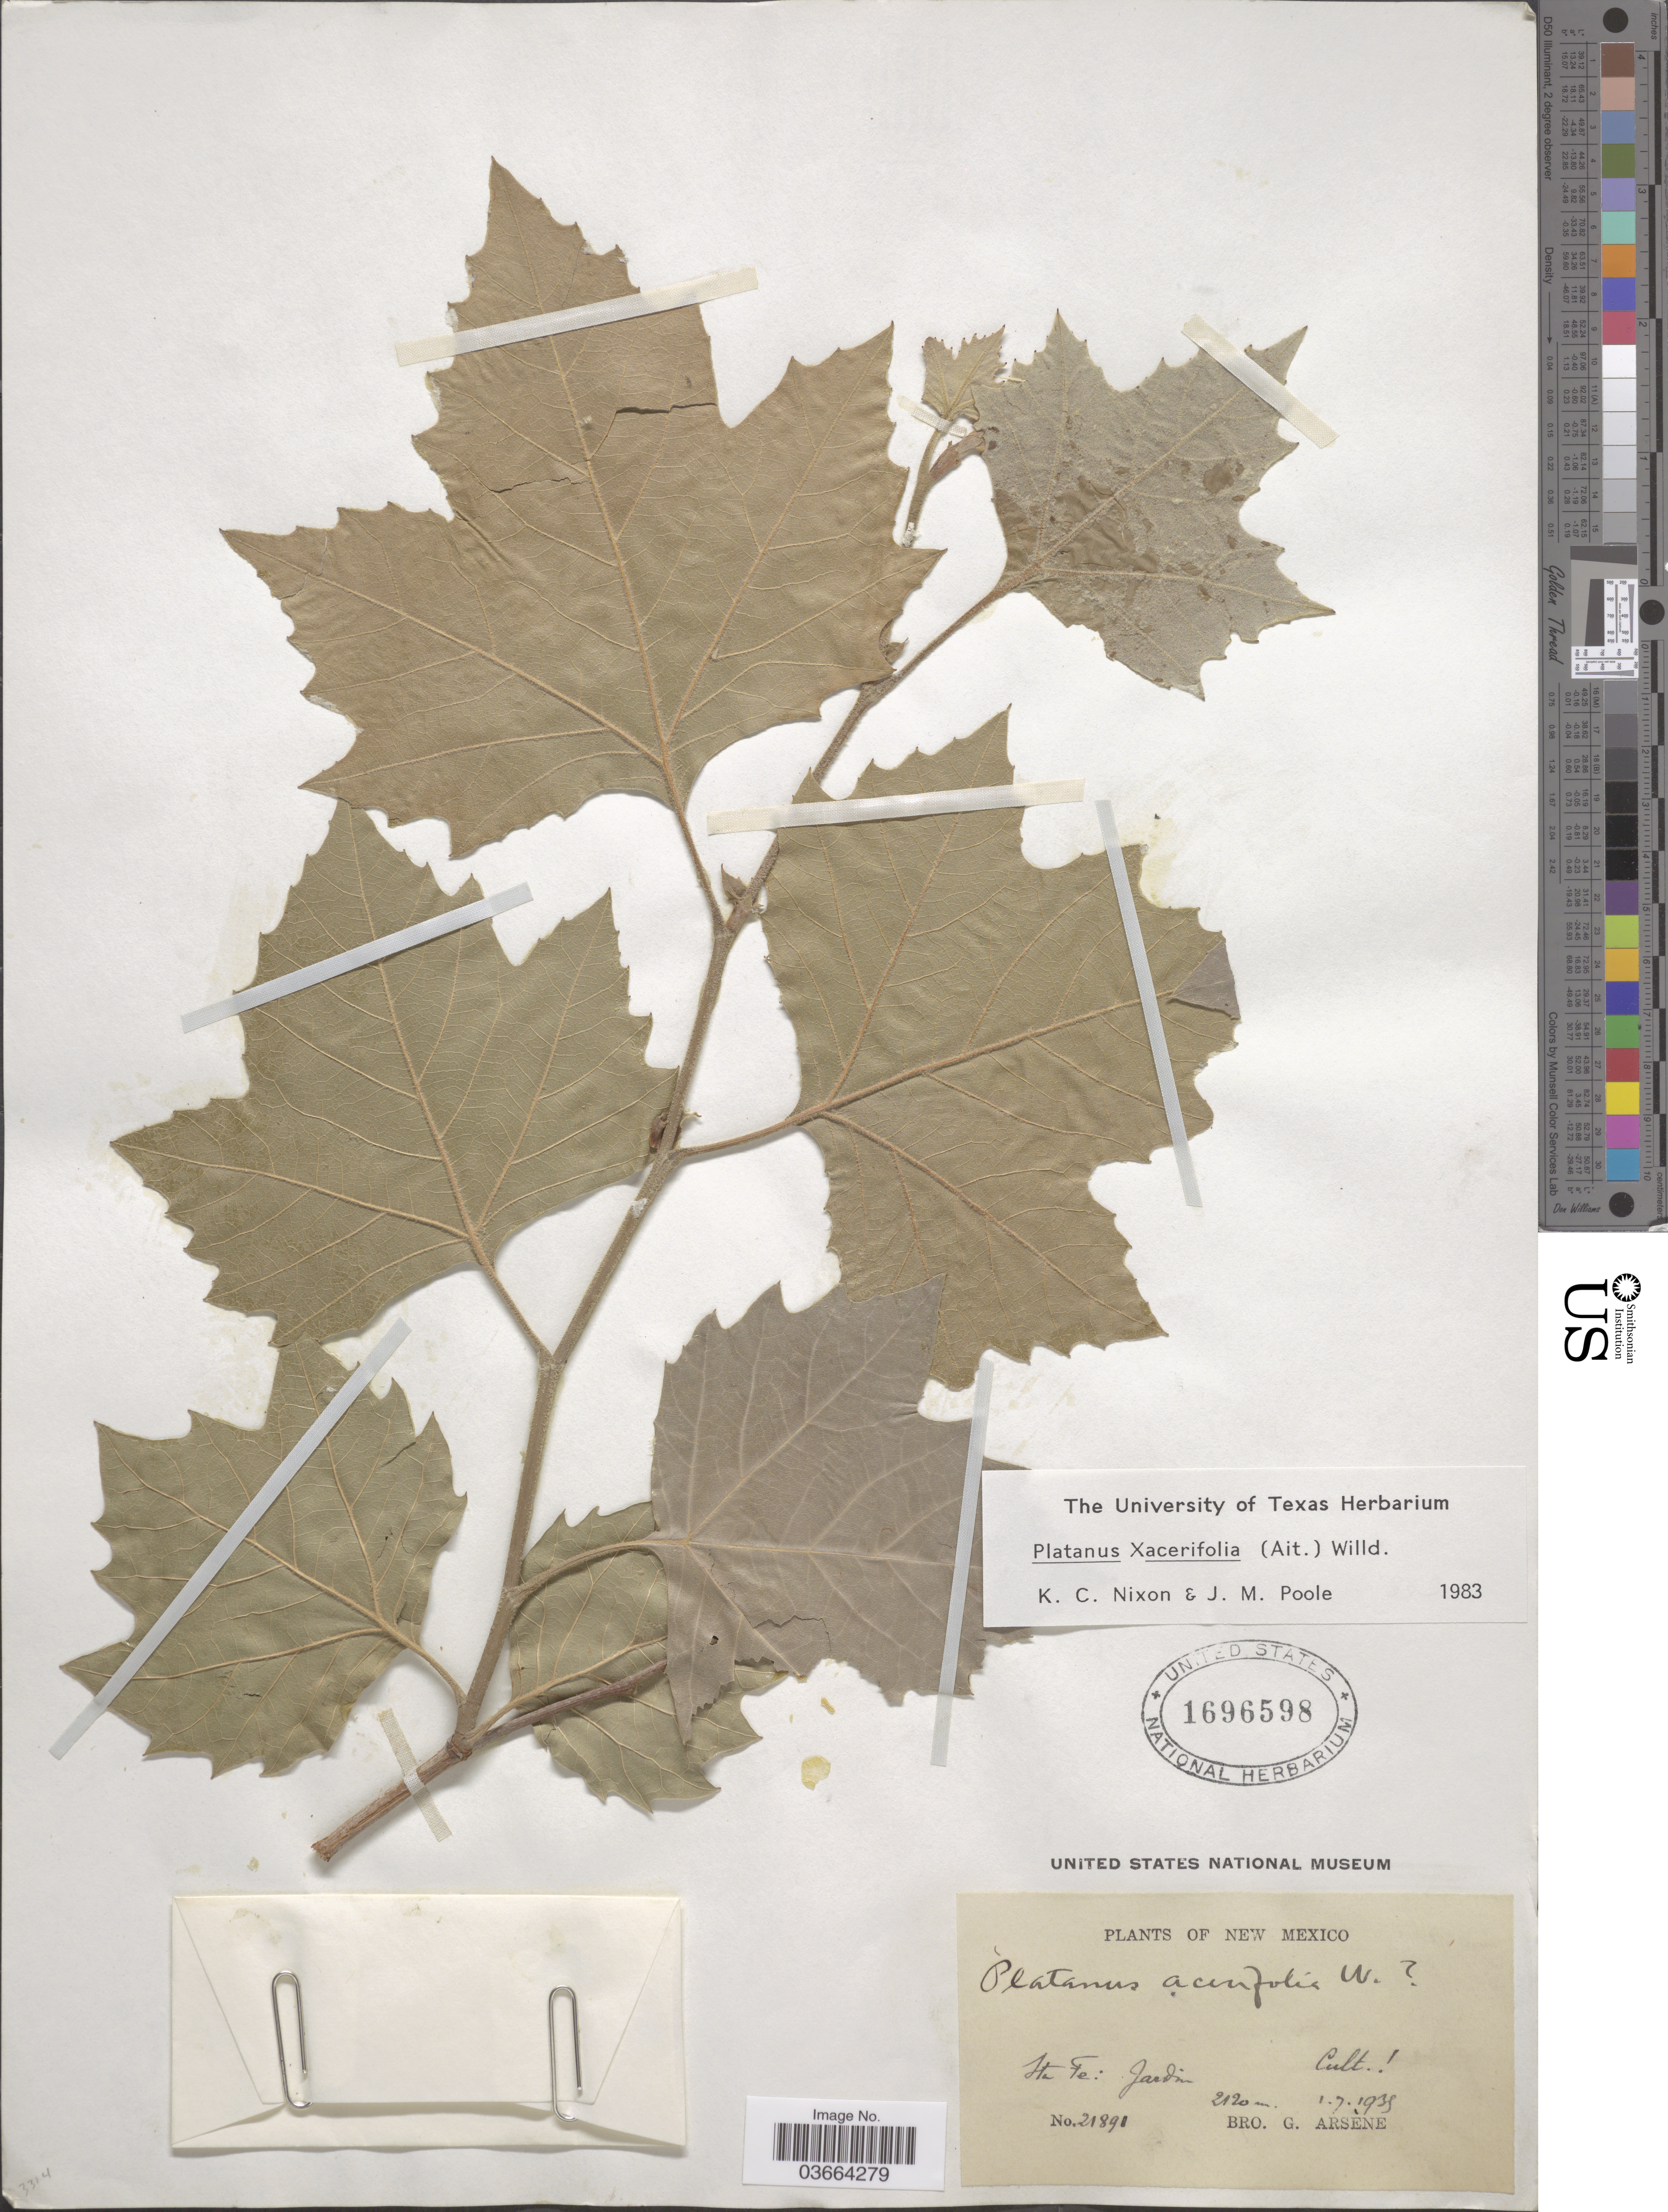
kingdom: Plantae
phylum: Tracheophyta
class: Magnoliopsida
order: Proteales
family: Platanaceae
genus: Platanus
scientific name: Platanus orientalis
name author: L.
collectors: Bro. G. Arsène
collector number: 21891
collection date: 1935-07-01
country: United States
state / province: New Mexico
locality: Sta Fe: Jardin.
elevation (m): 2120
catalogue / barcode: US 1696598